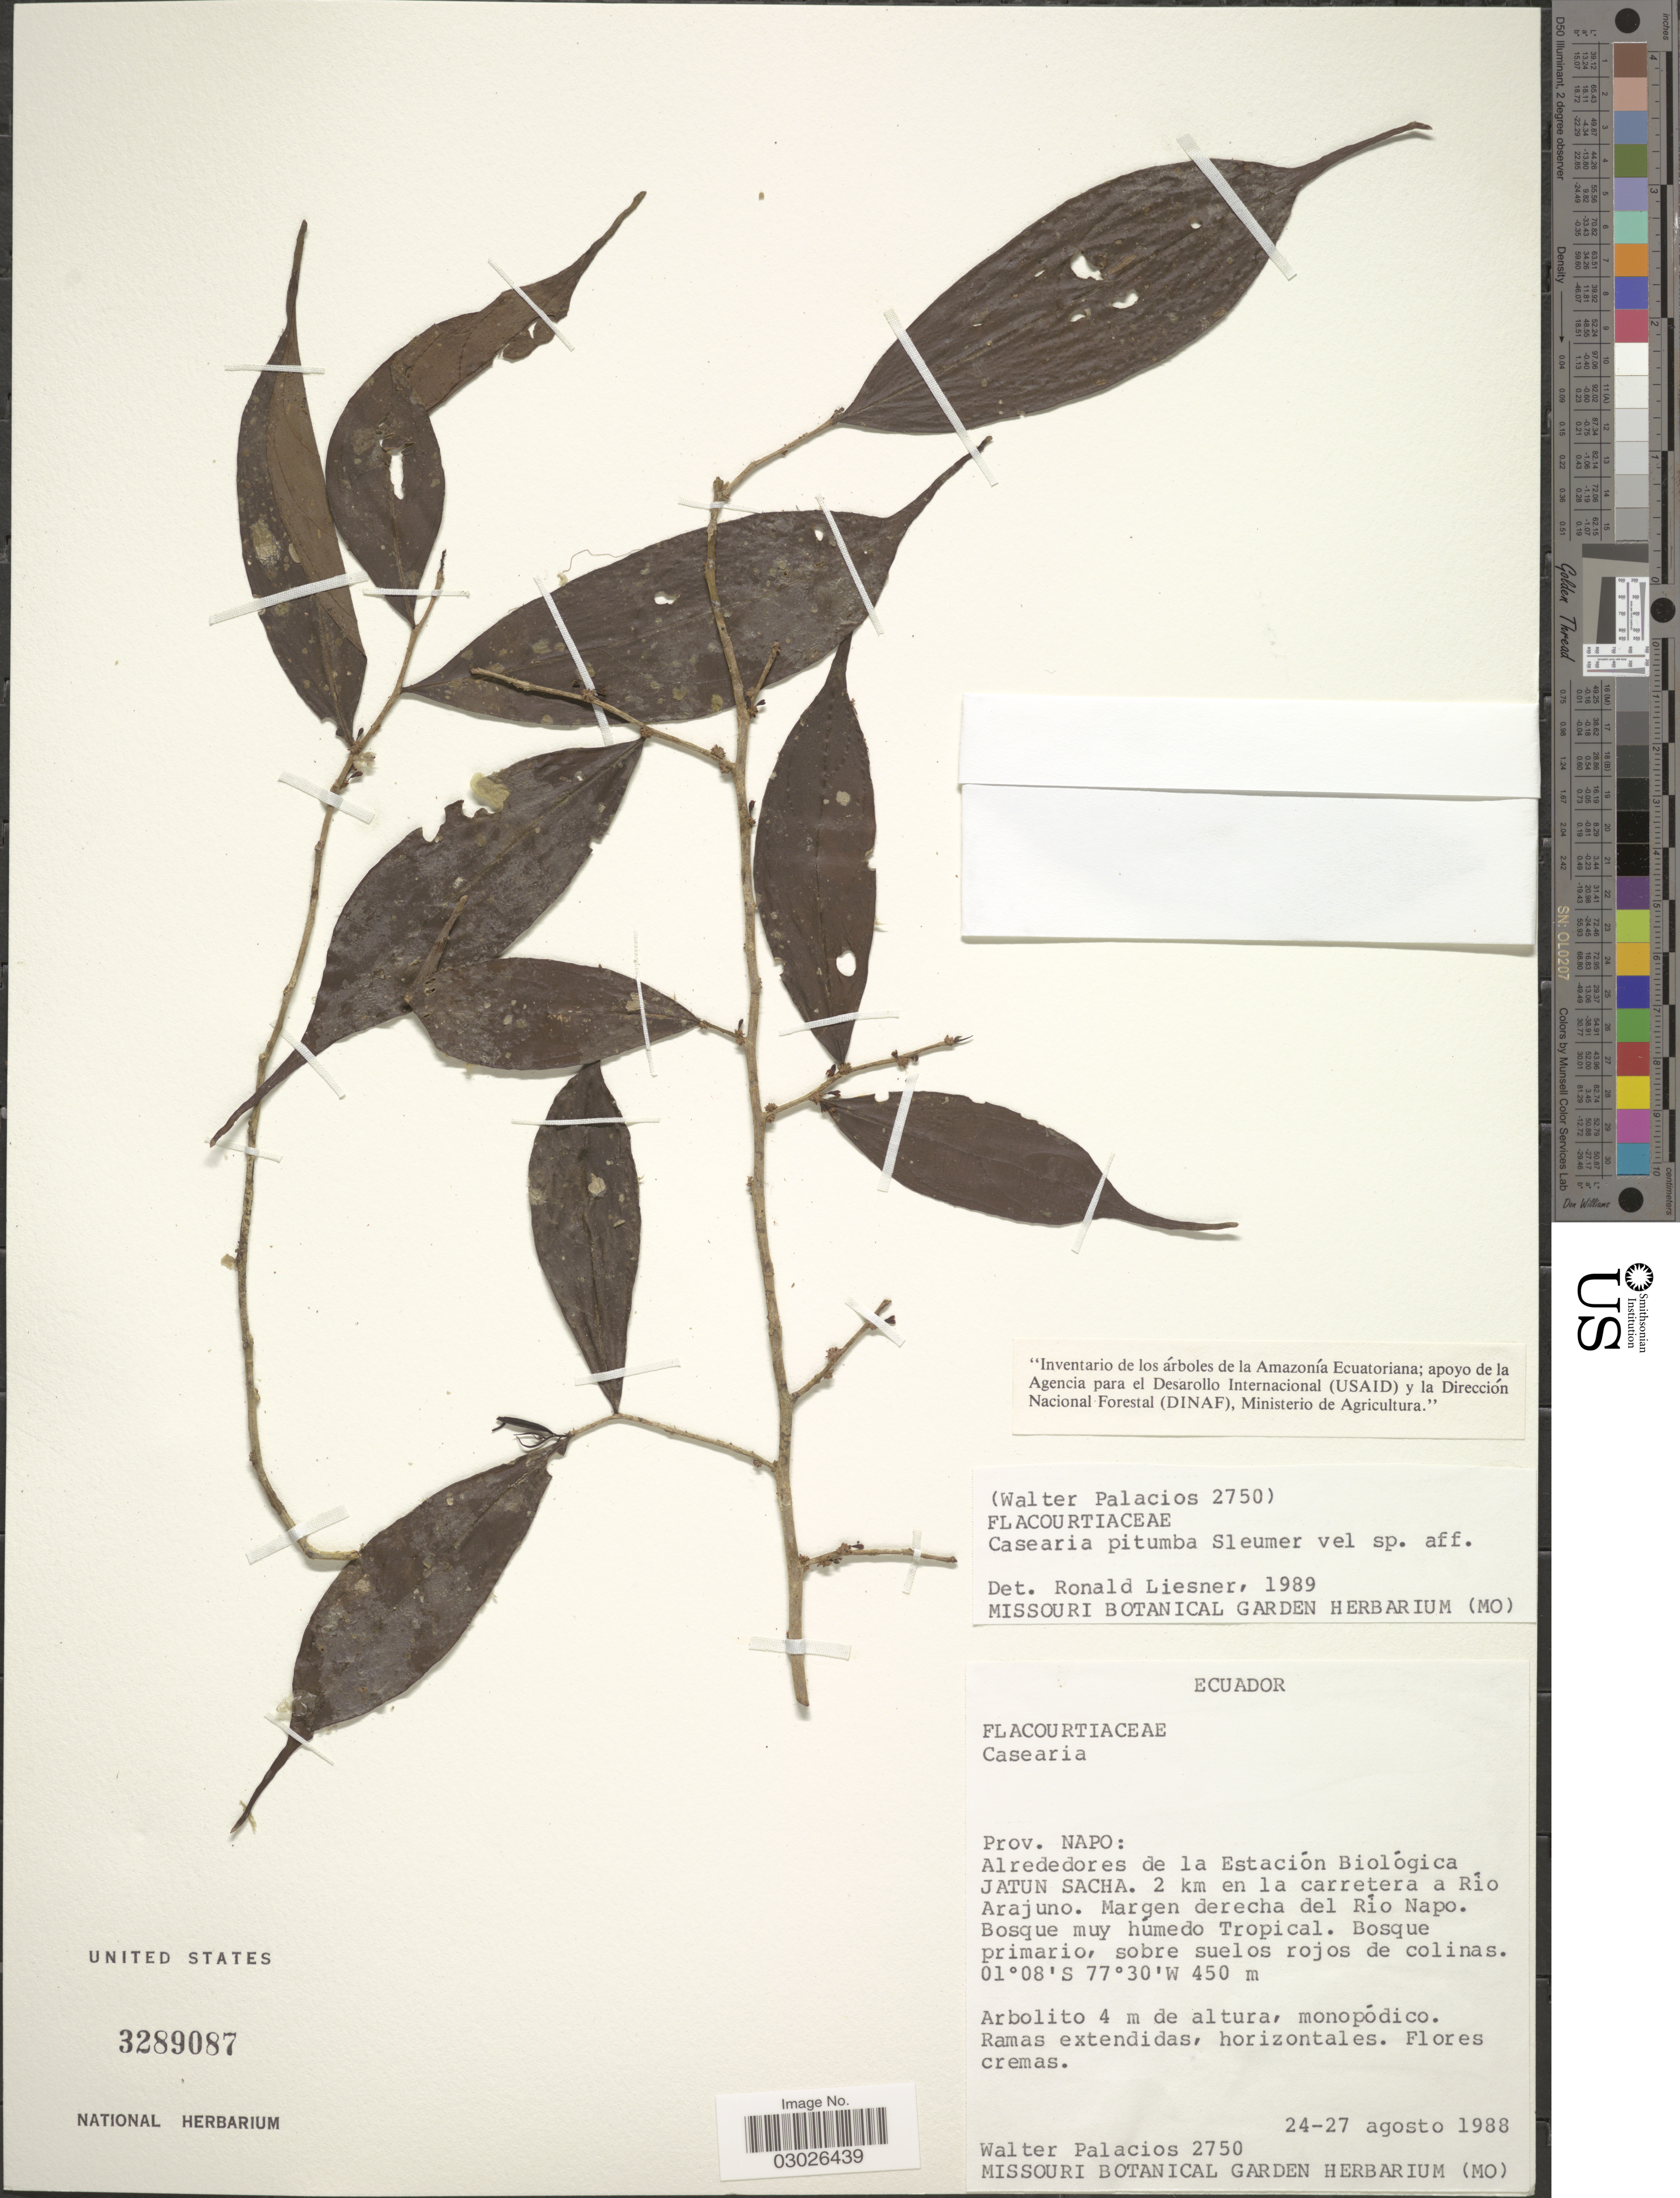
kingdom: Plantae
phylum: Tracheophyta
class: Magnoliopsida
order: Malpighiales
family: Salicaceae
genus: Casearia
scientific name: Casearia pitumba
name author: Sleumer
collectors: W. Palacios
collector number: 2750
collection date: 1988-08-24/1988-08-27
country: Ecuador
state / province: Napo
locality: Prov. Napo: Alrededores de la Estación Biológica Jatun Sacha. 2 km en la carretera a Río Arajuno. Margen derecha del Río Napo.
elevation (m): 450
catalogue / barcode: US 3289087